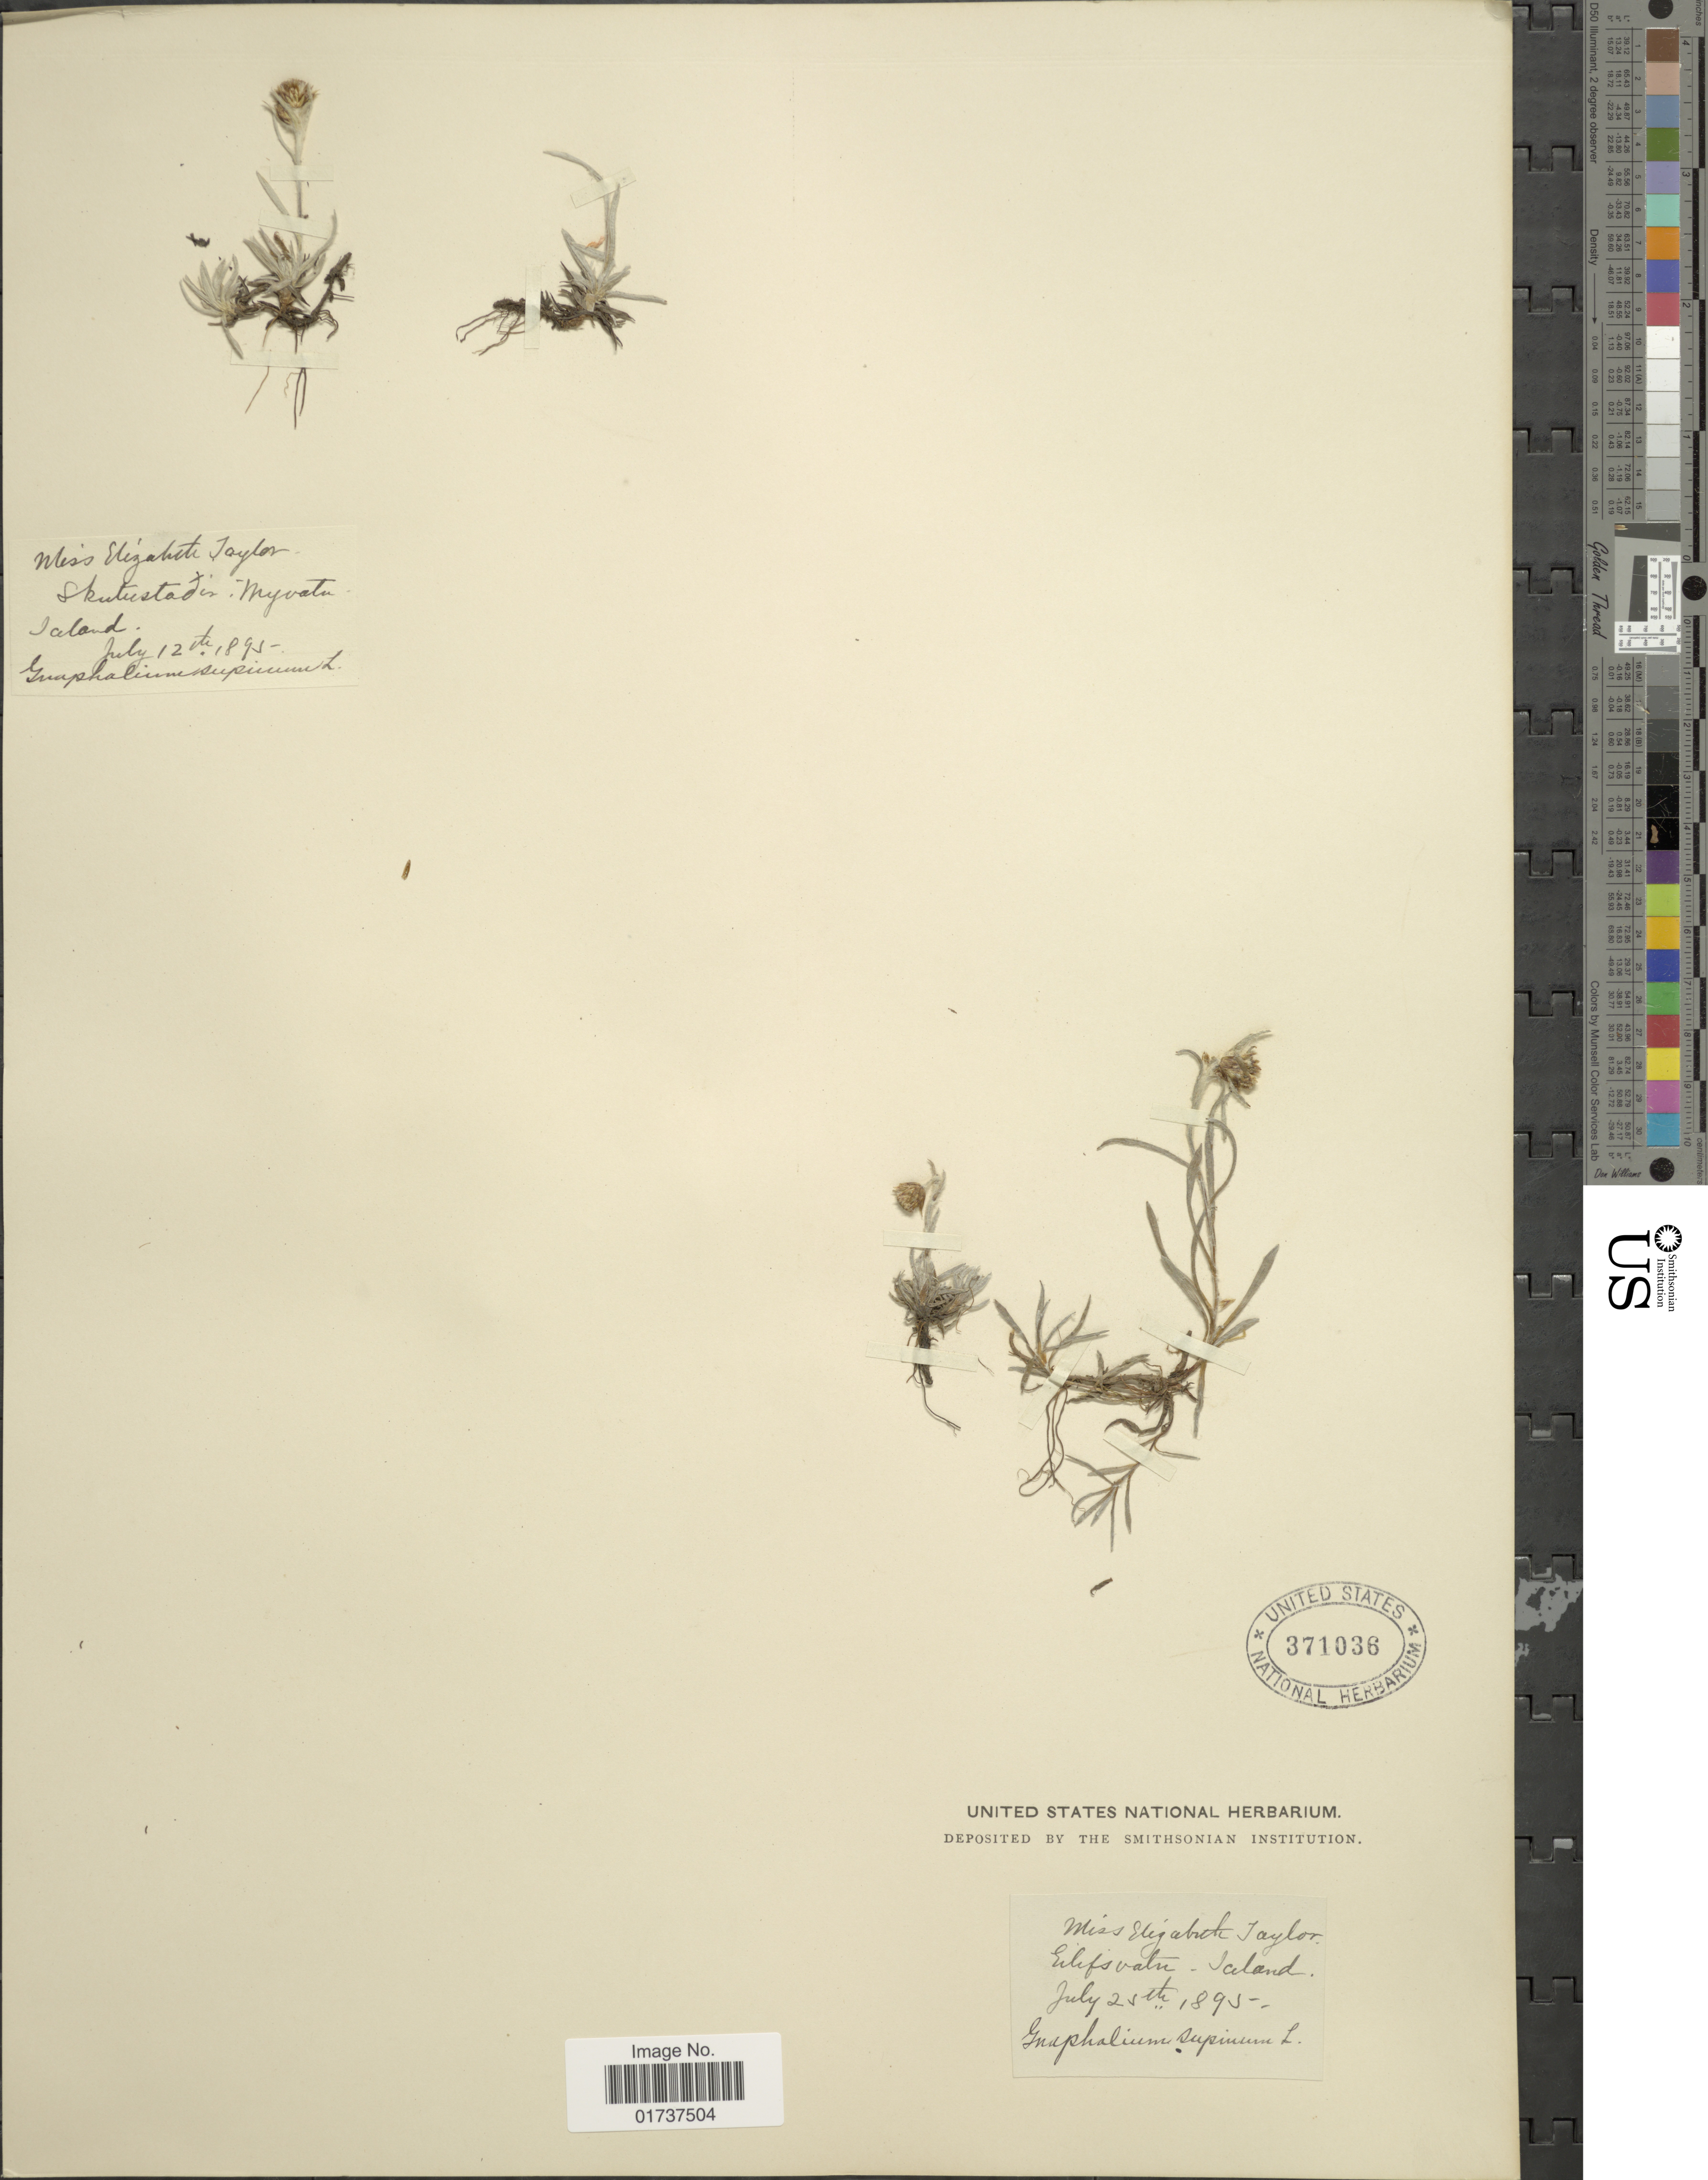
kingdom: Plantae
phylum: Tracheophyta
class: Magnoliopsida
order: Asterales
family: Asteraceae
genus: Gnaphalium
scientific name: Gnaphalium supinum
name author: L.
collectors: E. L. Taylor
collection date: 1895-07-21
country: Iceland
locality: Eilifsvotn.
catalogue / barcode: US 371036